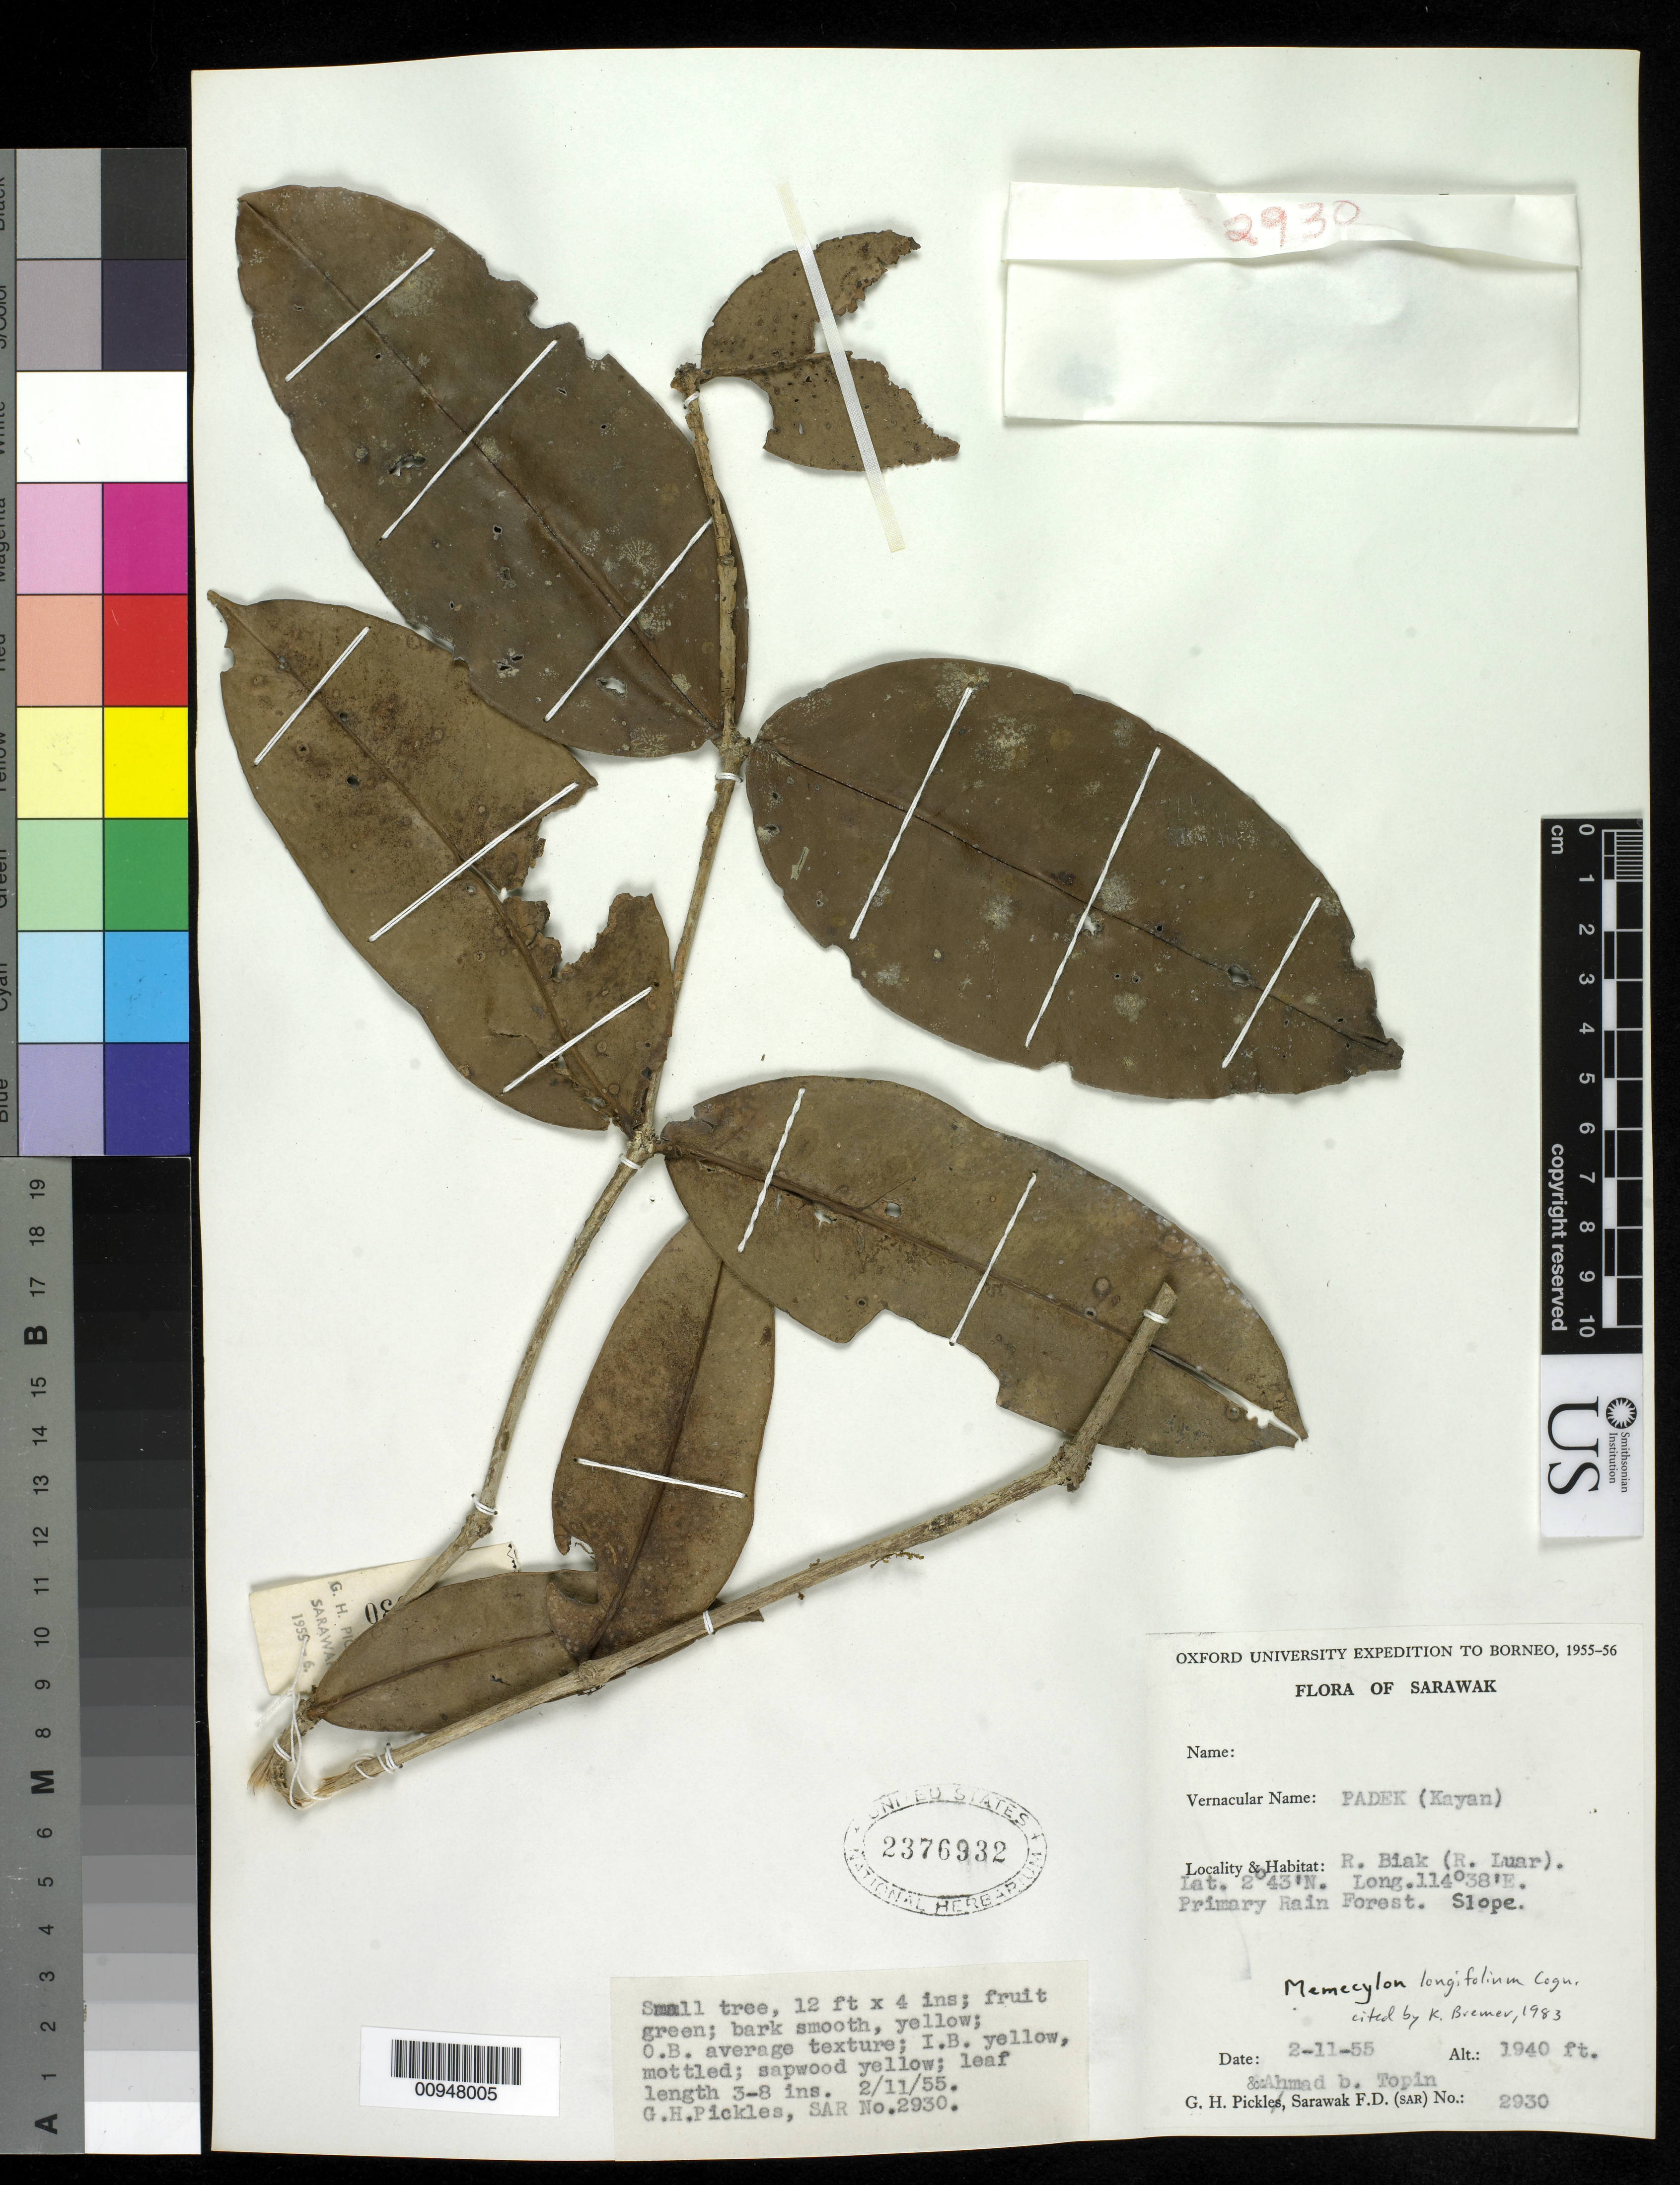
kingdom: Plantae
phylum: Tracheophyta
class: Magnoliopsida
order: Myrtales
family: Melastomataceae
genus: Memecylon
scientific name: Memecylon longifolium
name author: Cogn.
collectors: G. Pickles & Ahmad bin Topin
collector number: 2930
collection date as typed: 02 Nov 1955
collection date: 1955-11-02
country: Malaysia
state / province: Sarawak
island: Borneo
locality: slope.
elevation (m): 591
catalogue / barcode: US 2376932